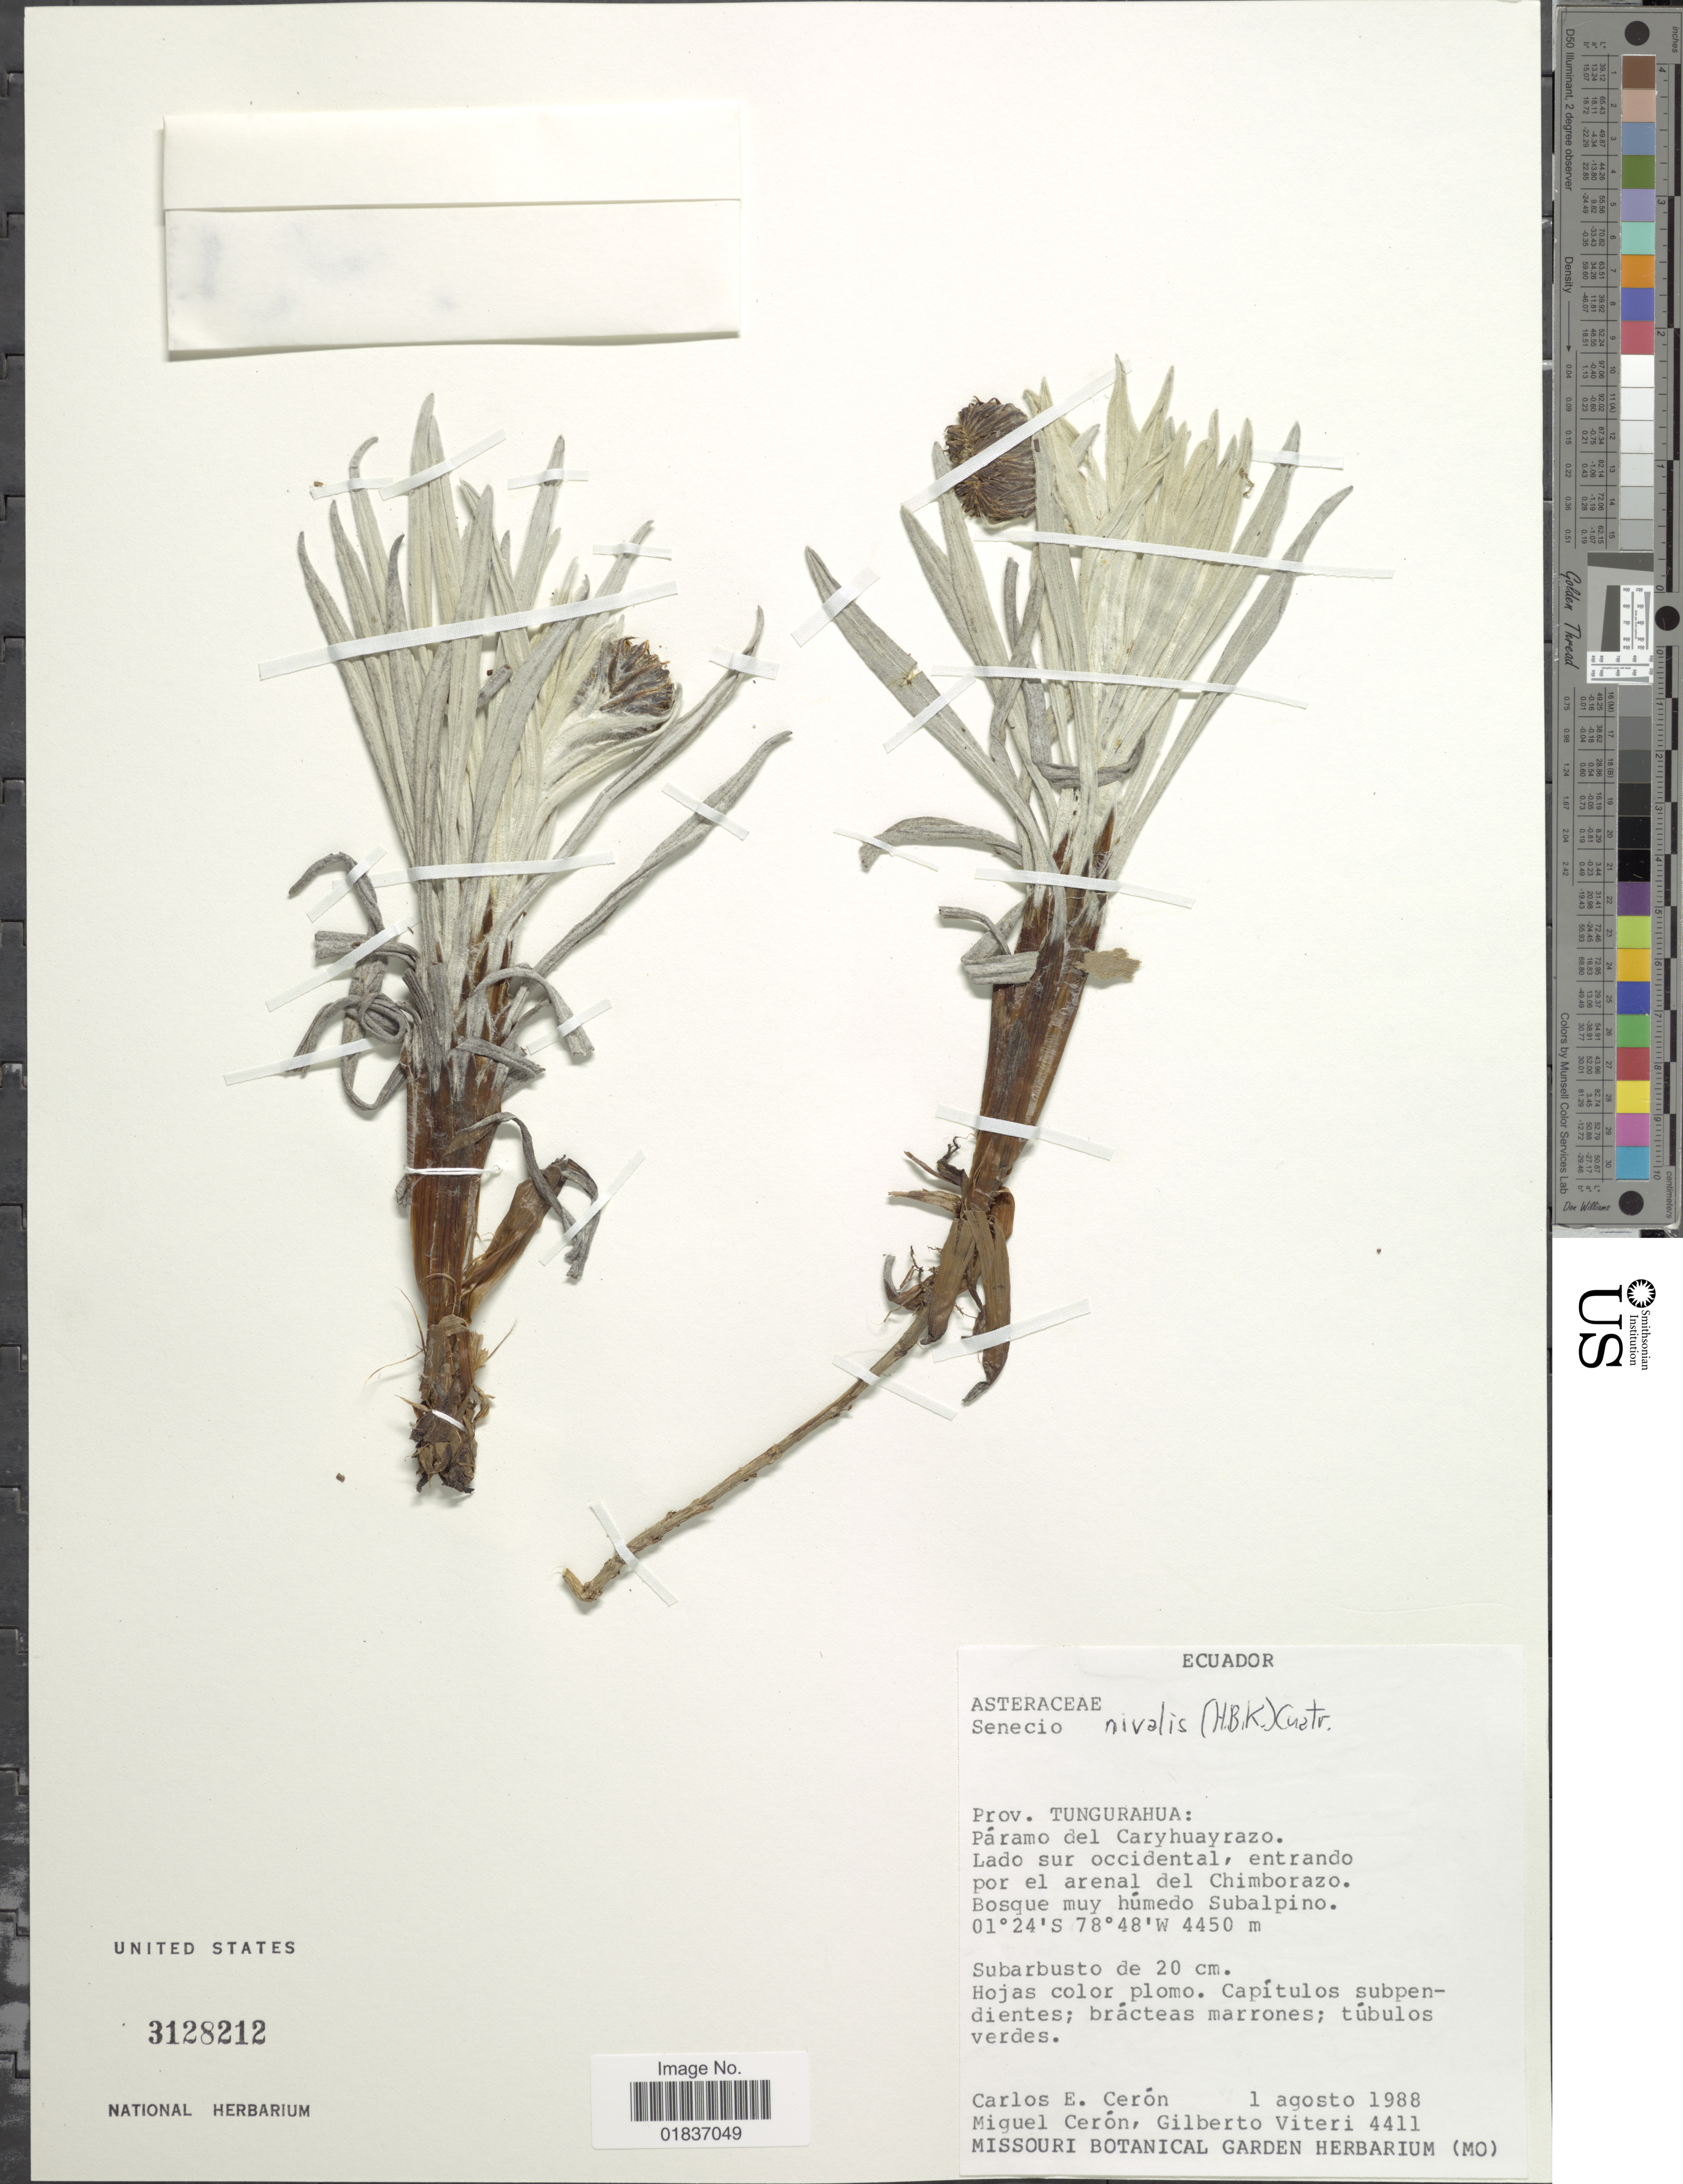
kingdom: Plantae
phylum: Tracheophyta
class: Magnoliopsida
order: Asterales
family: Asteraceae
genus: Senecio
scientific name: Senecio nivalis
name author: (Kunth) Cuatrec.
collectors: C. E. Cerón M., M. Ceron & G. Viteri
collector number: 4411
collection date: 1988-08-01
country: Ecuador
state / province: Tungurahua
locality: Prov. Tungurahua: Paramo del Caryhuayrazo. Lado sur occidental, entrando por el arenal del Chimborazo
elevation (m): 4450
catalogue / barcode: US 3128212